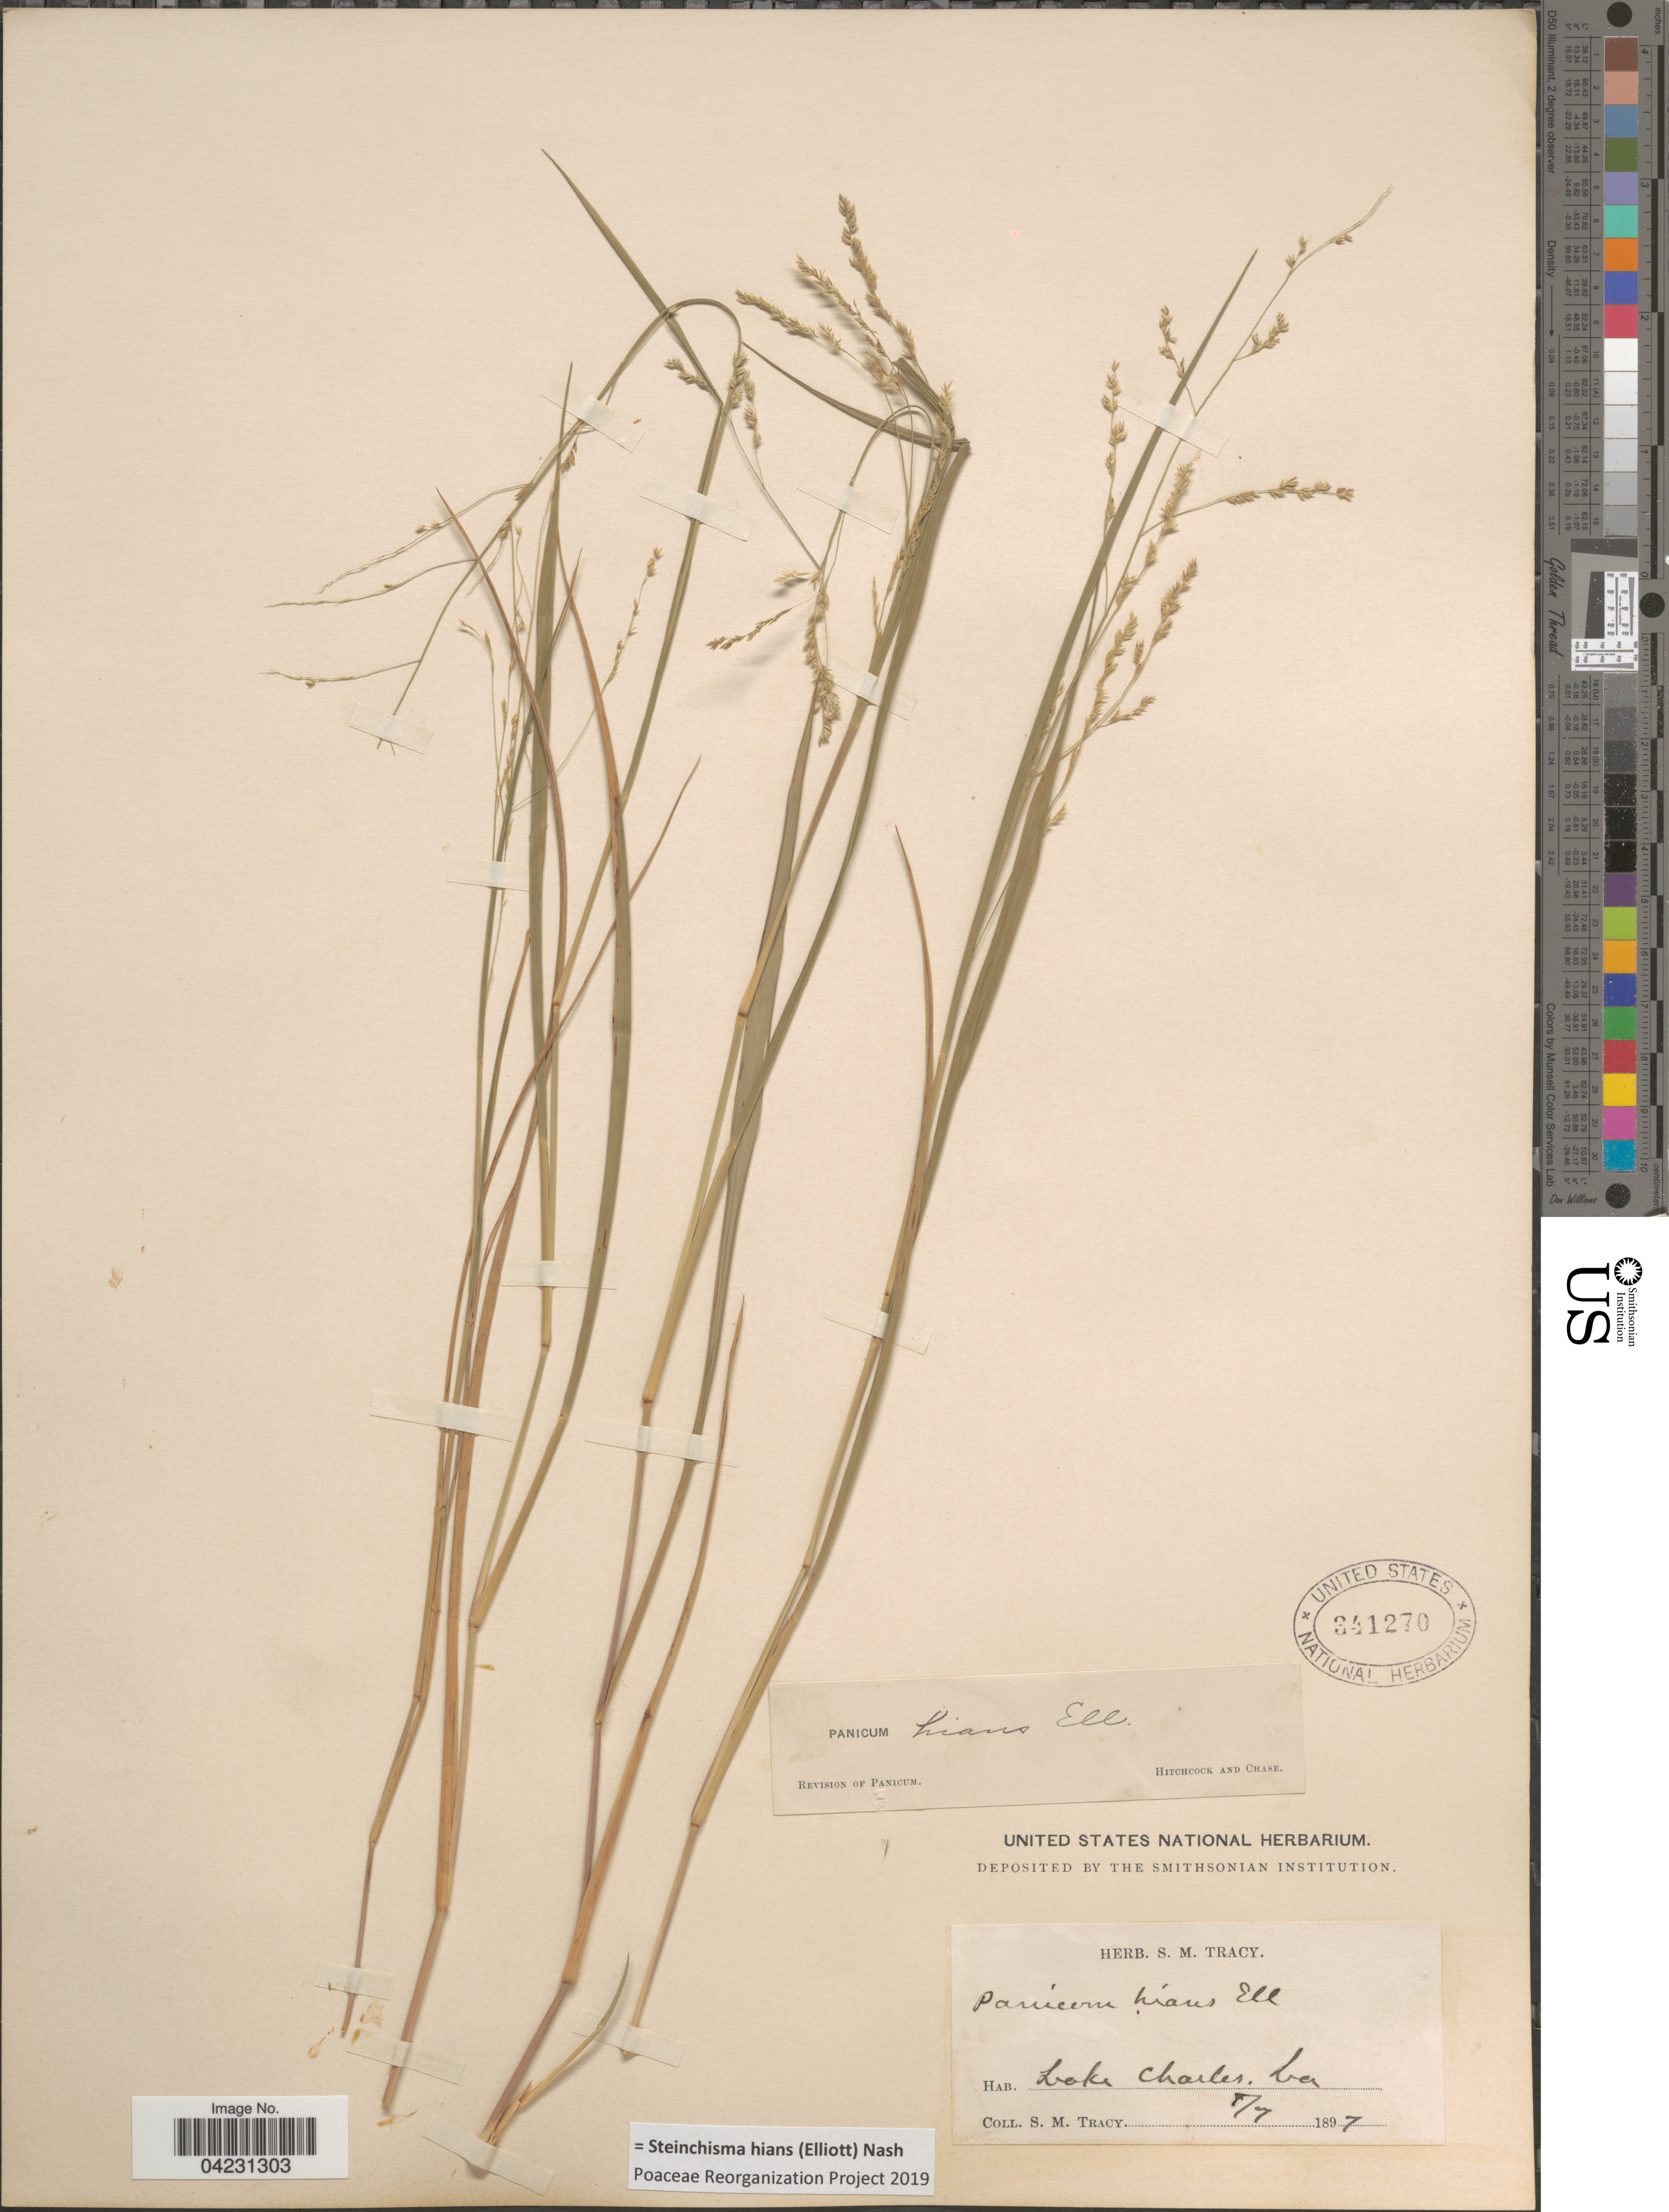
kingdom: Plantae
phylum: Tracheophyta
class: Liliopsida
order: Poales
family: Poaceae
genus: Steinchisma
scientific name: Steinchisma hians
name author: (Elliott) Nash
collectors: S. M. Tracy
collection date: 1897-08-07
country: United States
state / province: Louisiana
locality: Lake Charles.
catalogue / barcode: US 341270